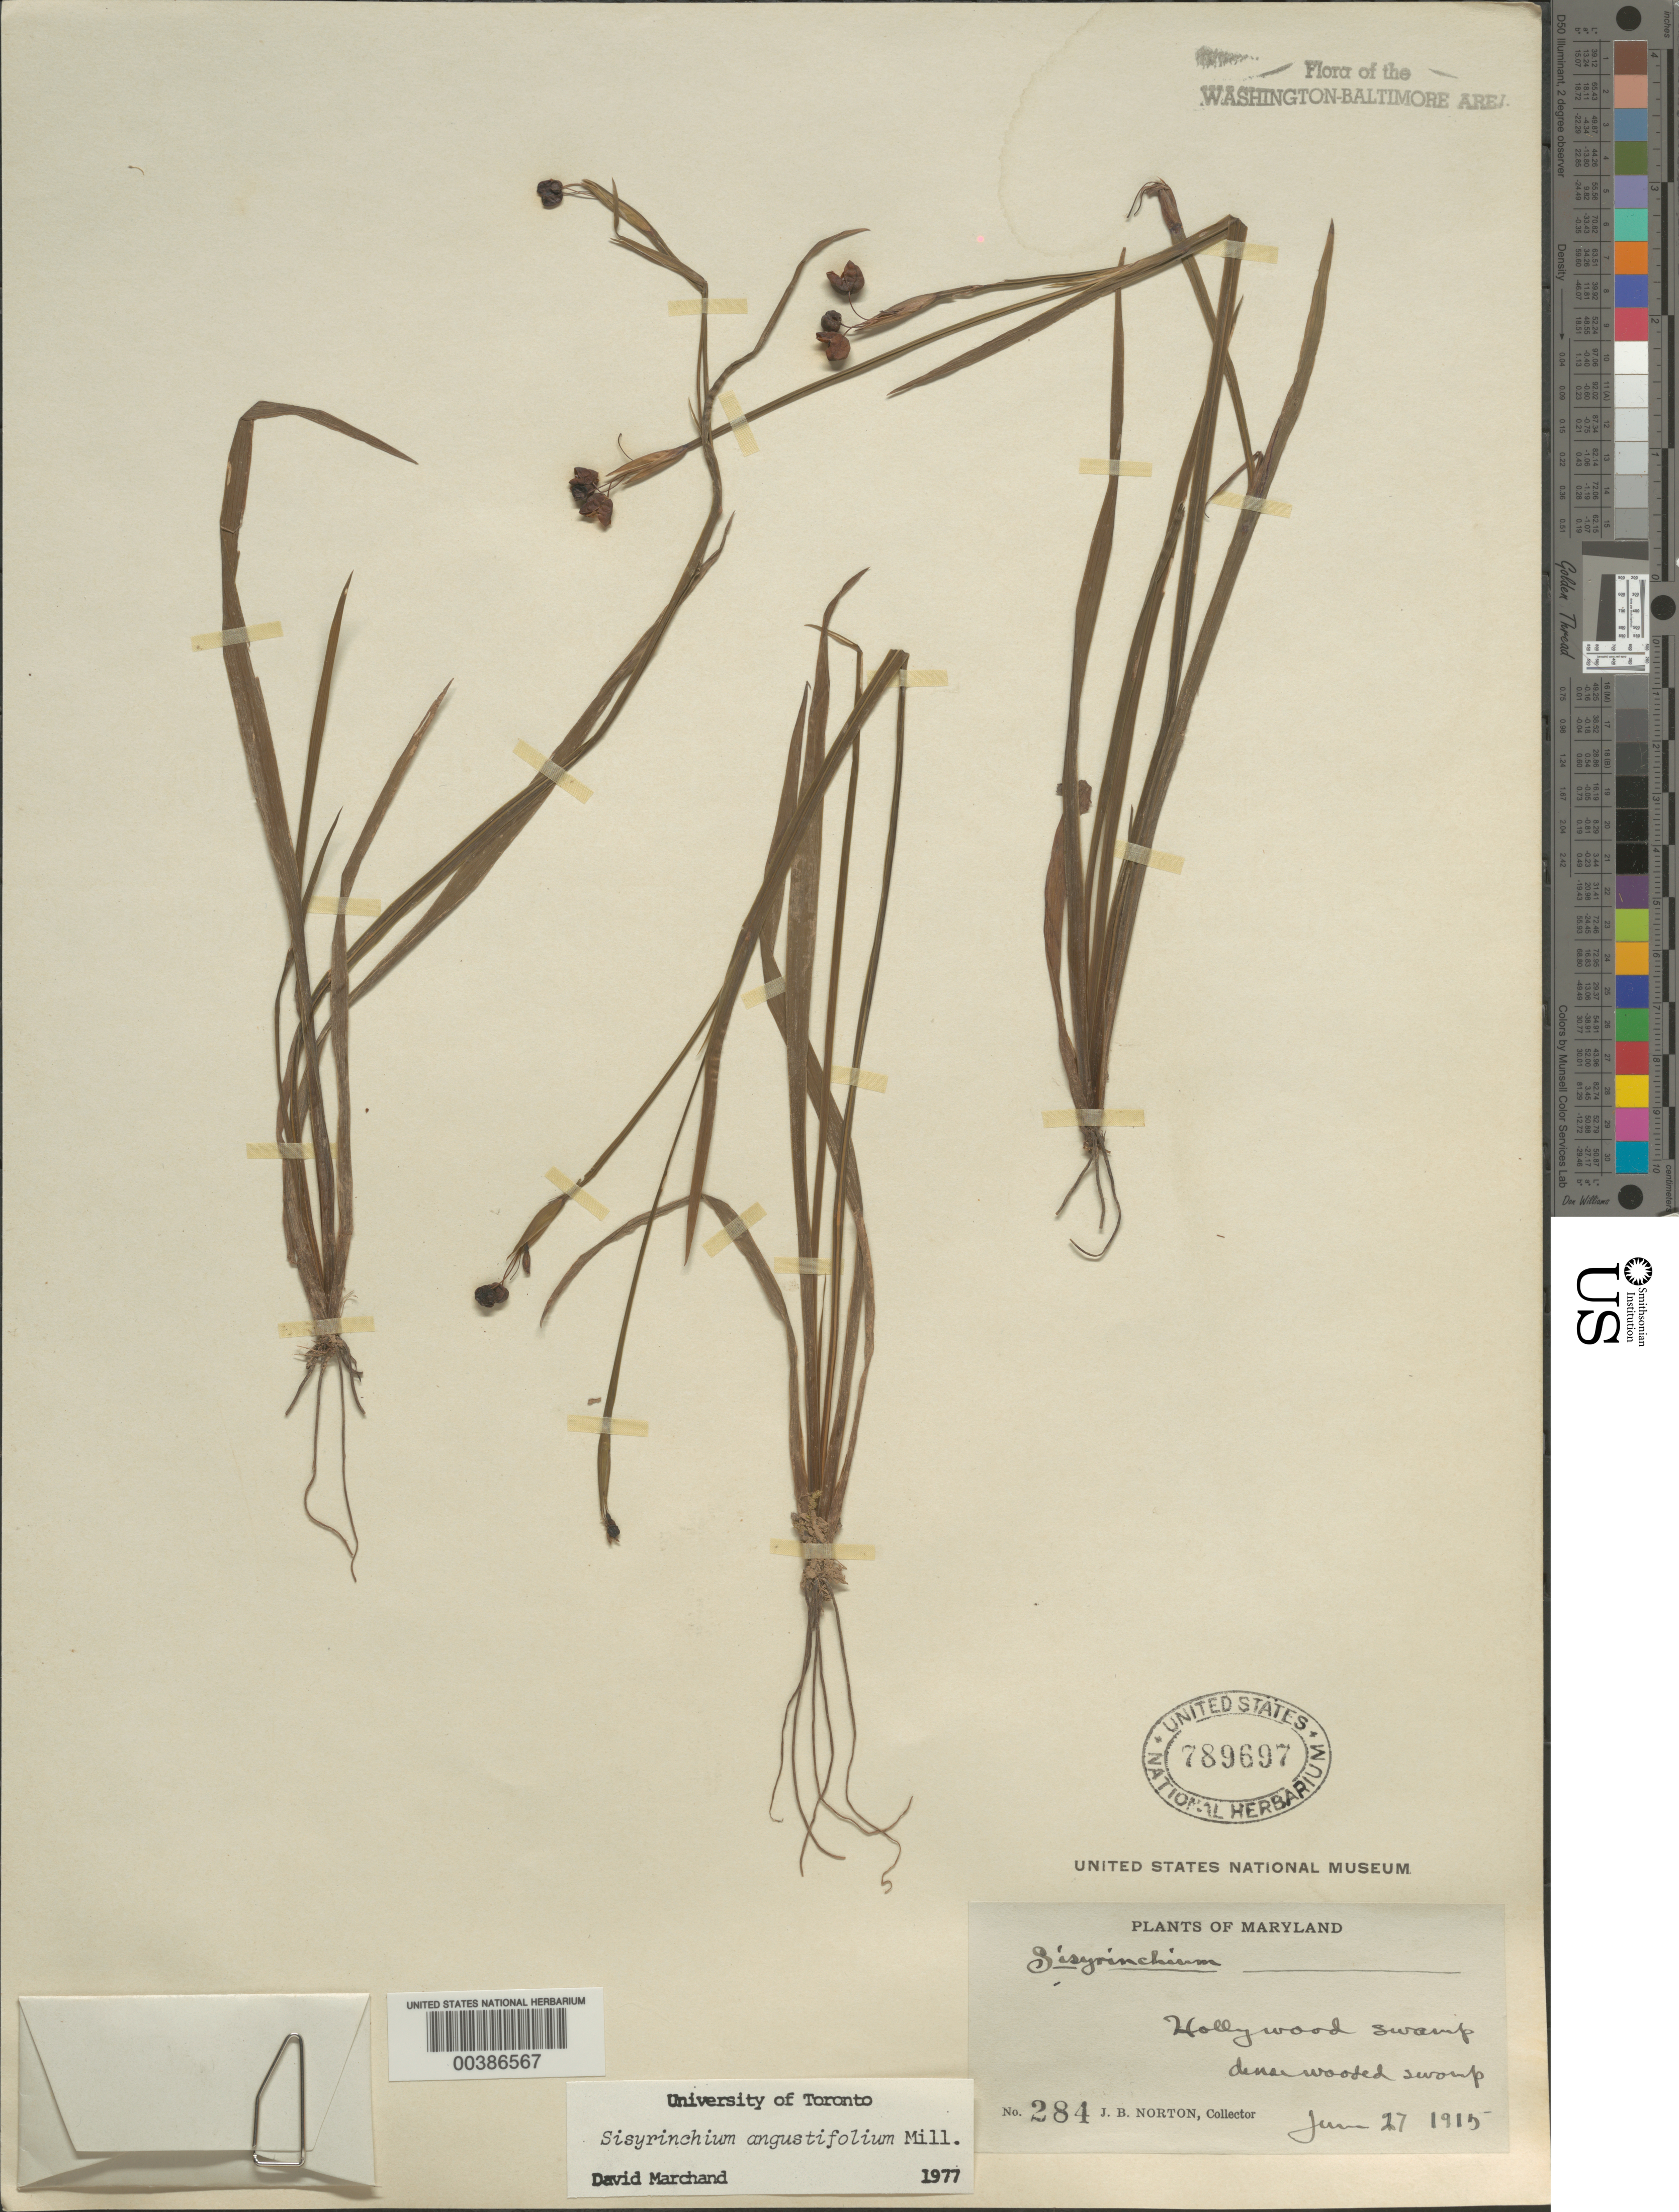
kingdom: Plantae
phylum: Tracheophyta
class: Liliopsida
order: Asparagales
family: Iridaceae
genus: Sisyrinchium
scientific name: Sisyrinchium angustifolium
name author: Mill.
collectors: J. Norton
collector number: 284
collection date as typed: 27 Jun 1915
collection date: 1915-06-27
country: United States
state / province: Maryland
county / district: Prince George's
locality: Hollywood swamp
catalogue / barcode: US 789697